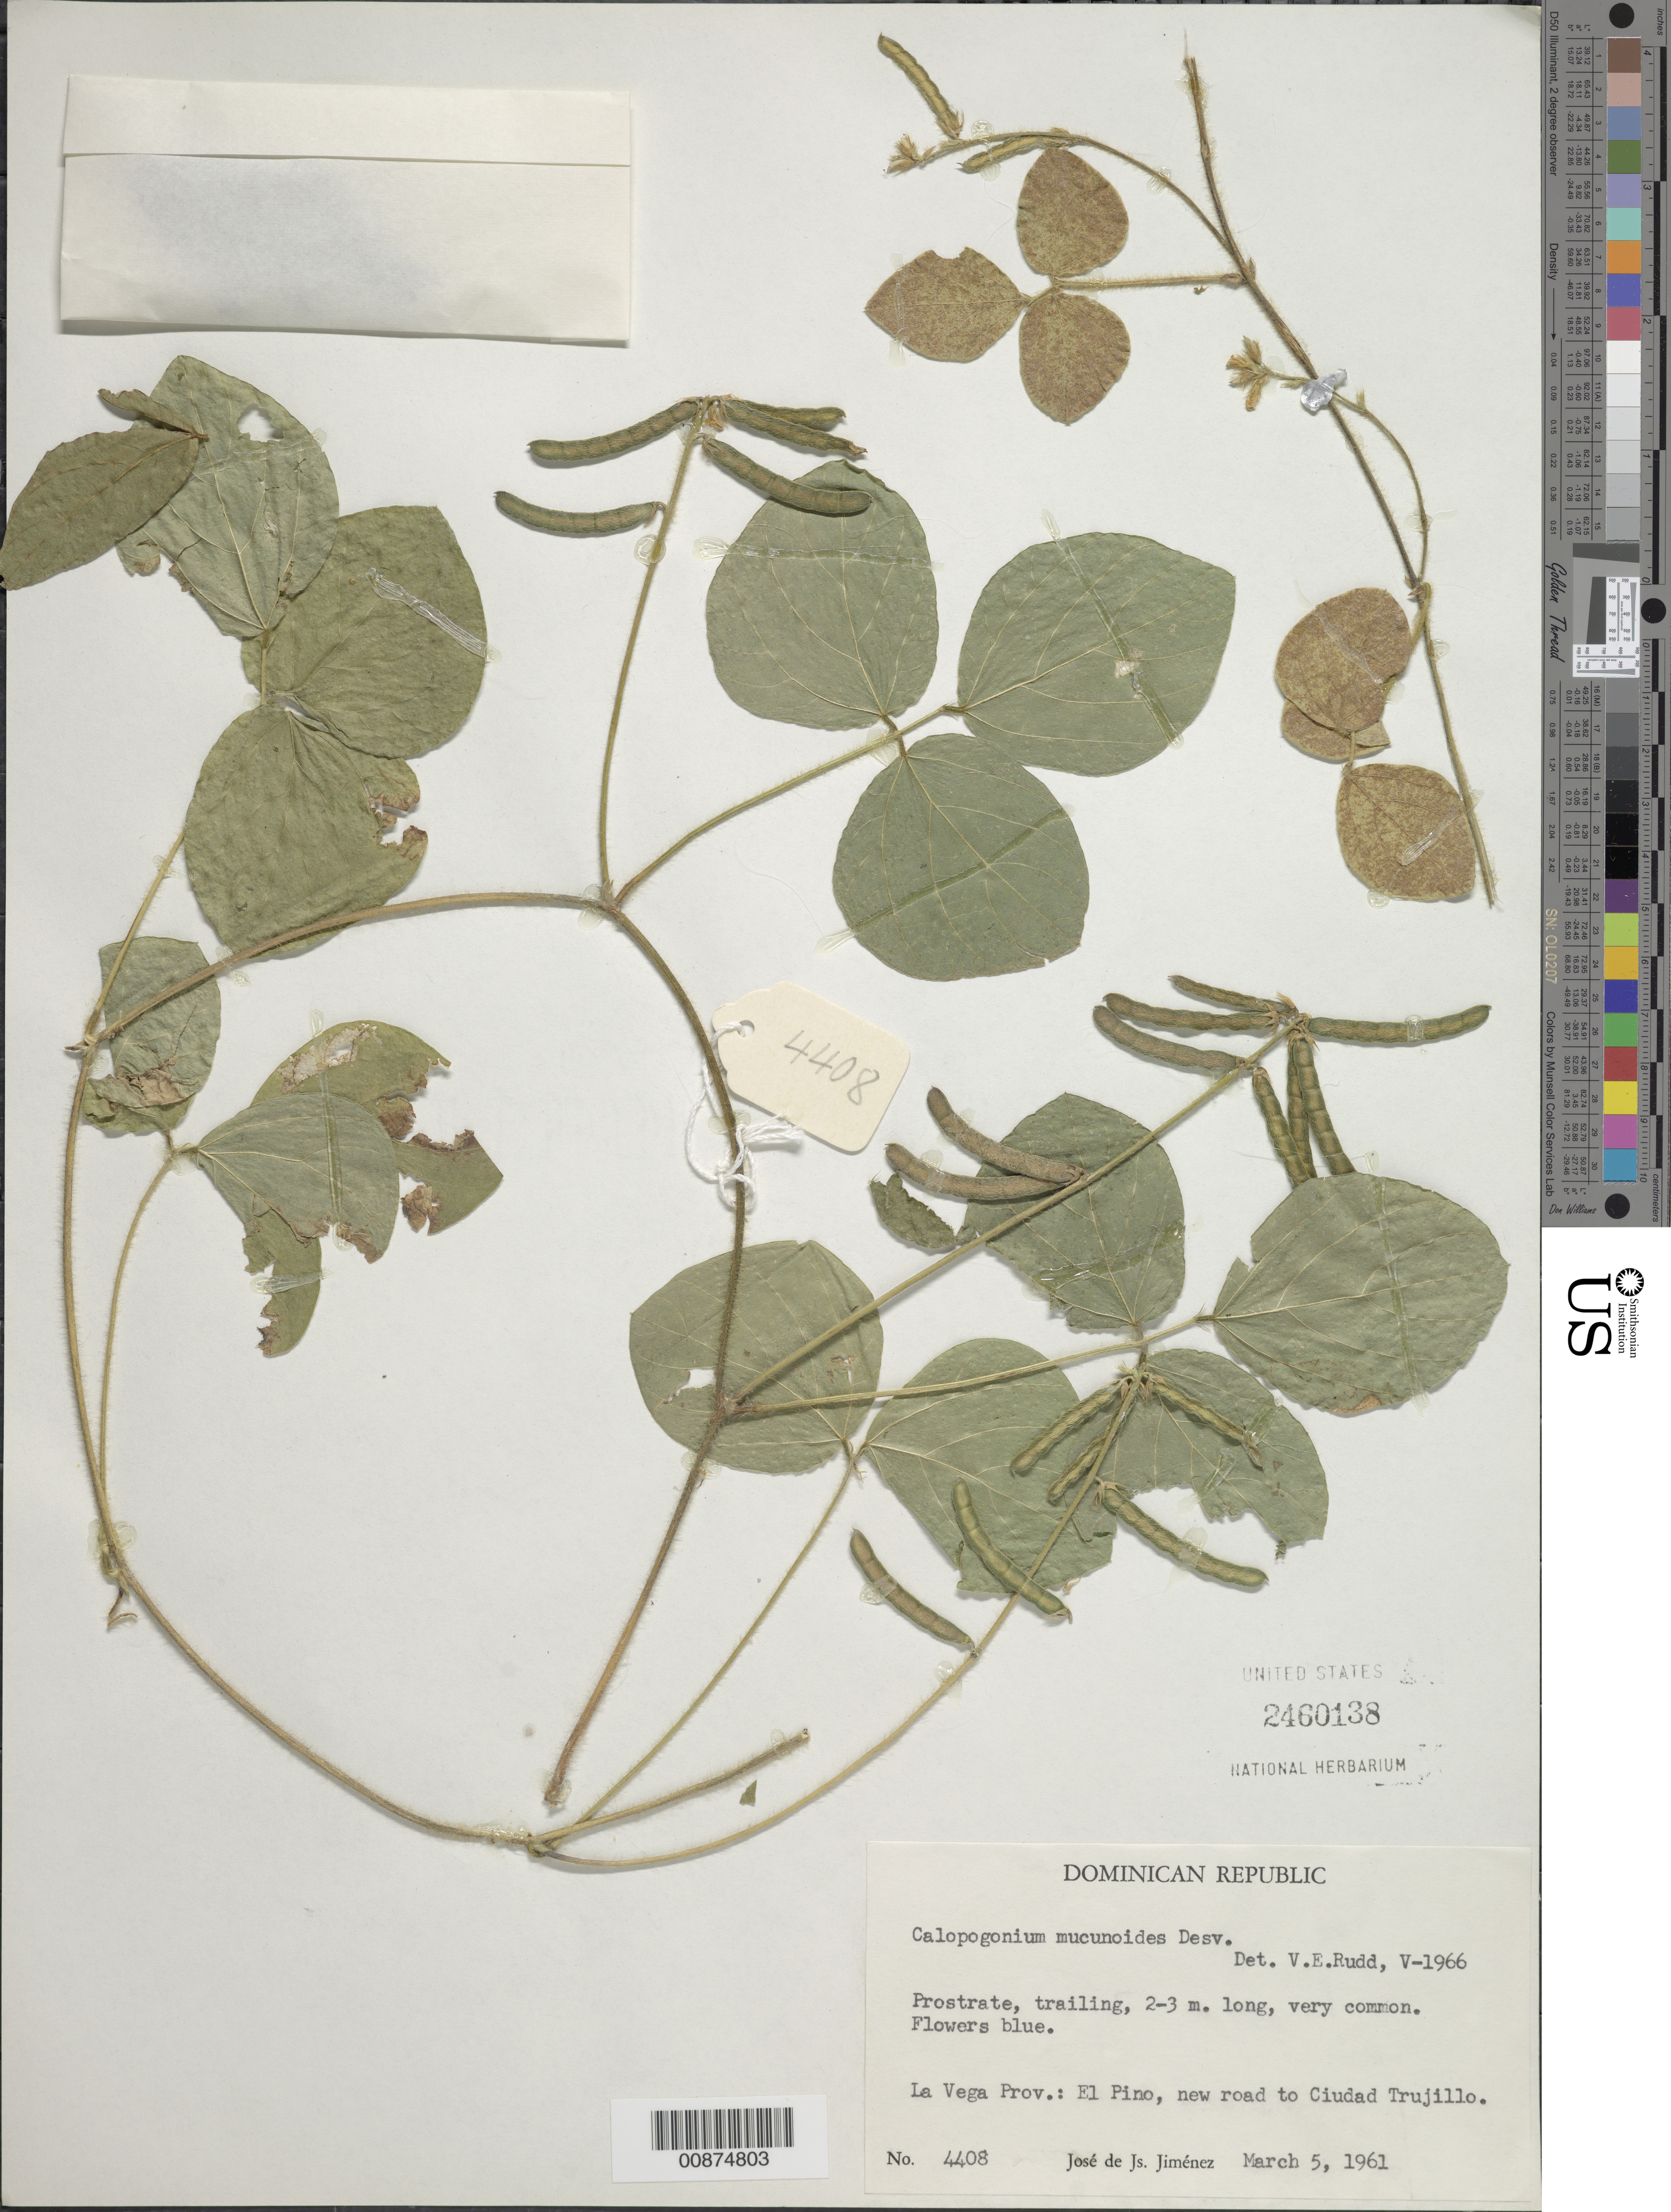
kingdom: Plantae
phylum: Tracheophyta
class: Magnoliopsida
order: Fabales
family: Fabaceae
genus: Calopogonium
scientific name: Calopogonium mucunoides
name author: Desv.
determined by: Rudd, V. E.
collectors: J. J. Jiménez Almonte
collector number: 4408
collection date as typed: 05 Mar 1961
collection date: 1961-03-05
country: Dominican Republic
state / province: La Vega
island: Hispaniola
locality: El Pino, new road to Ciudad Trujillo.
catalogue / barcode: US 2460138